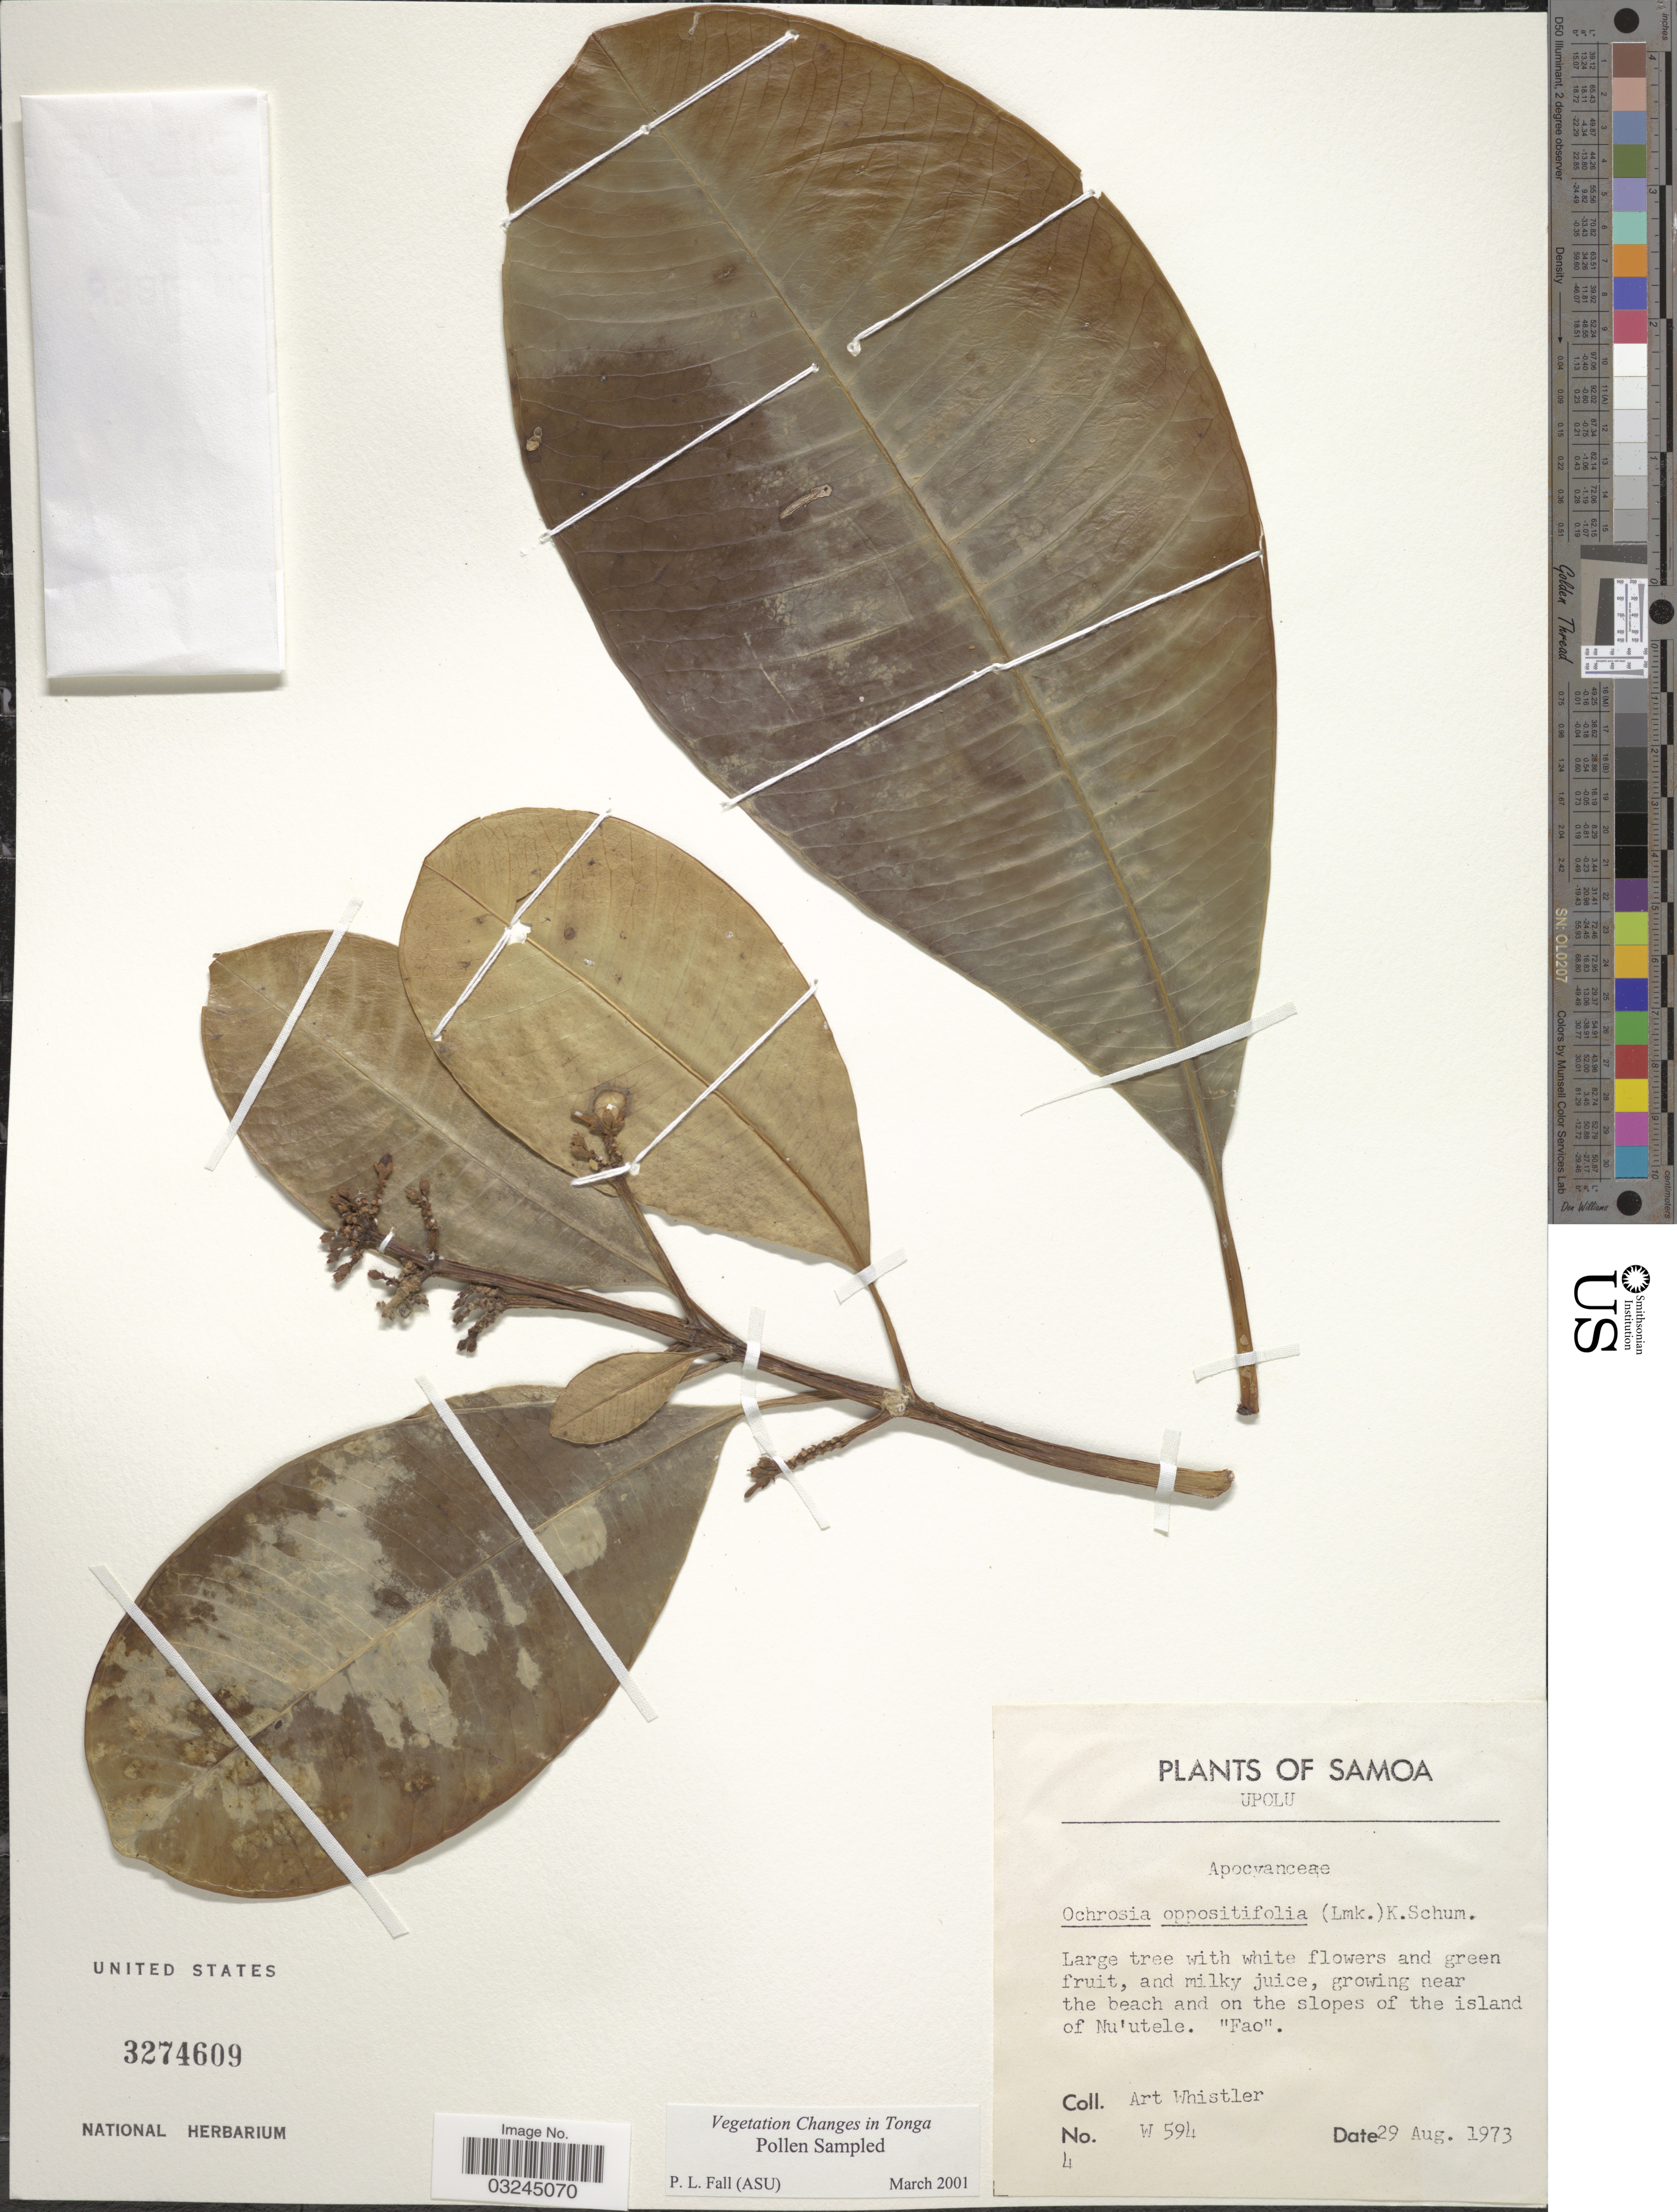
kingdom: Plantae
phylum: Tracheophyta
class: Magnoliopsida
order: Gentianales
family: Apocynaceae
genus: Ochrosia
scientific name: Ochrosia oppositifolia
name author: (Lam.) K. Schum.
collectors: A. Whistler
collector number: W594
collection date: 1973-08-29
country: Samoa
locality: Samoa. Upolu. On the slopes of the island of Nu'utele. "Fao".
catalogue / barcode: US 3274609